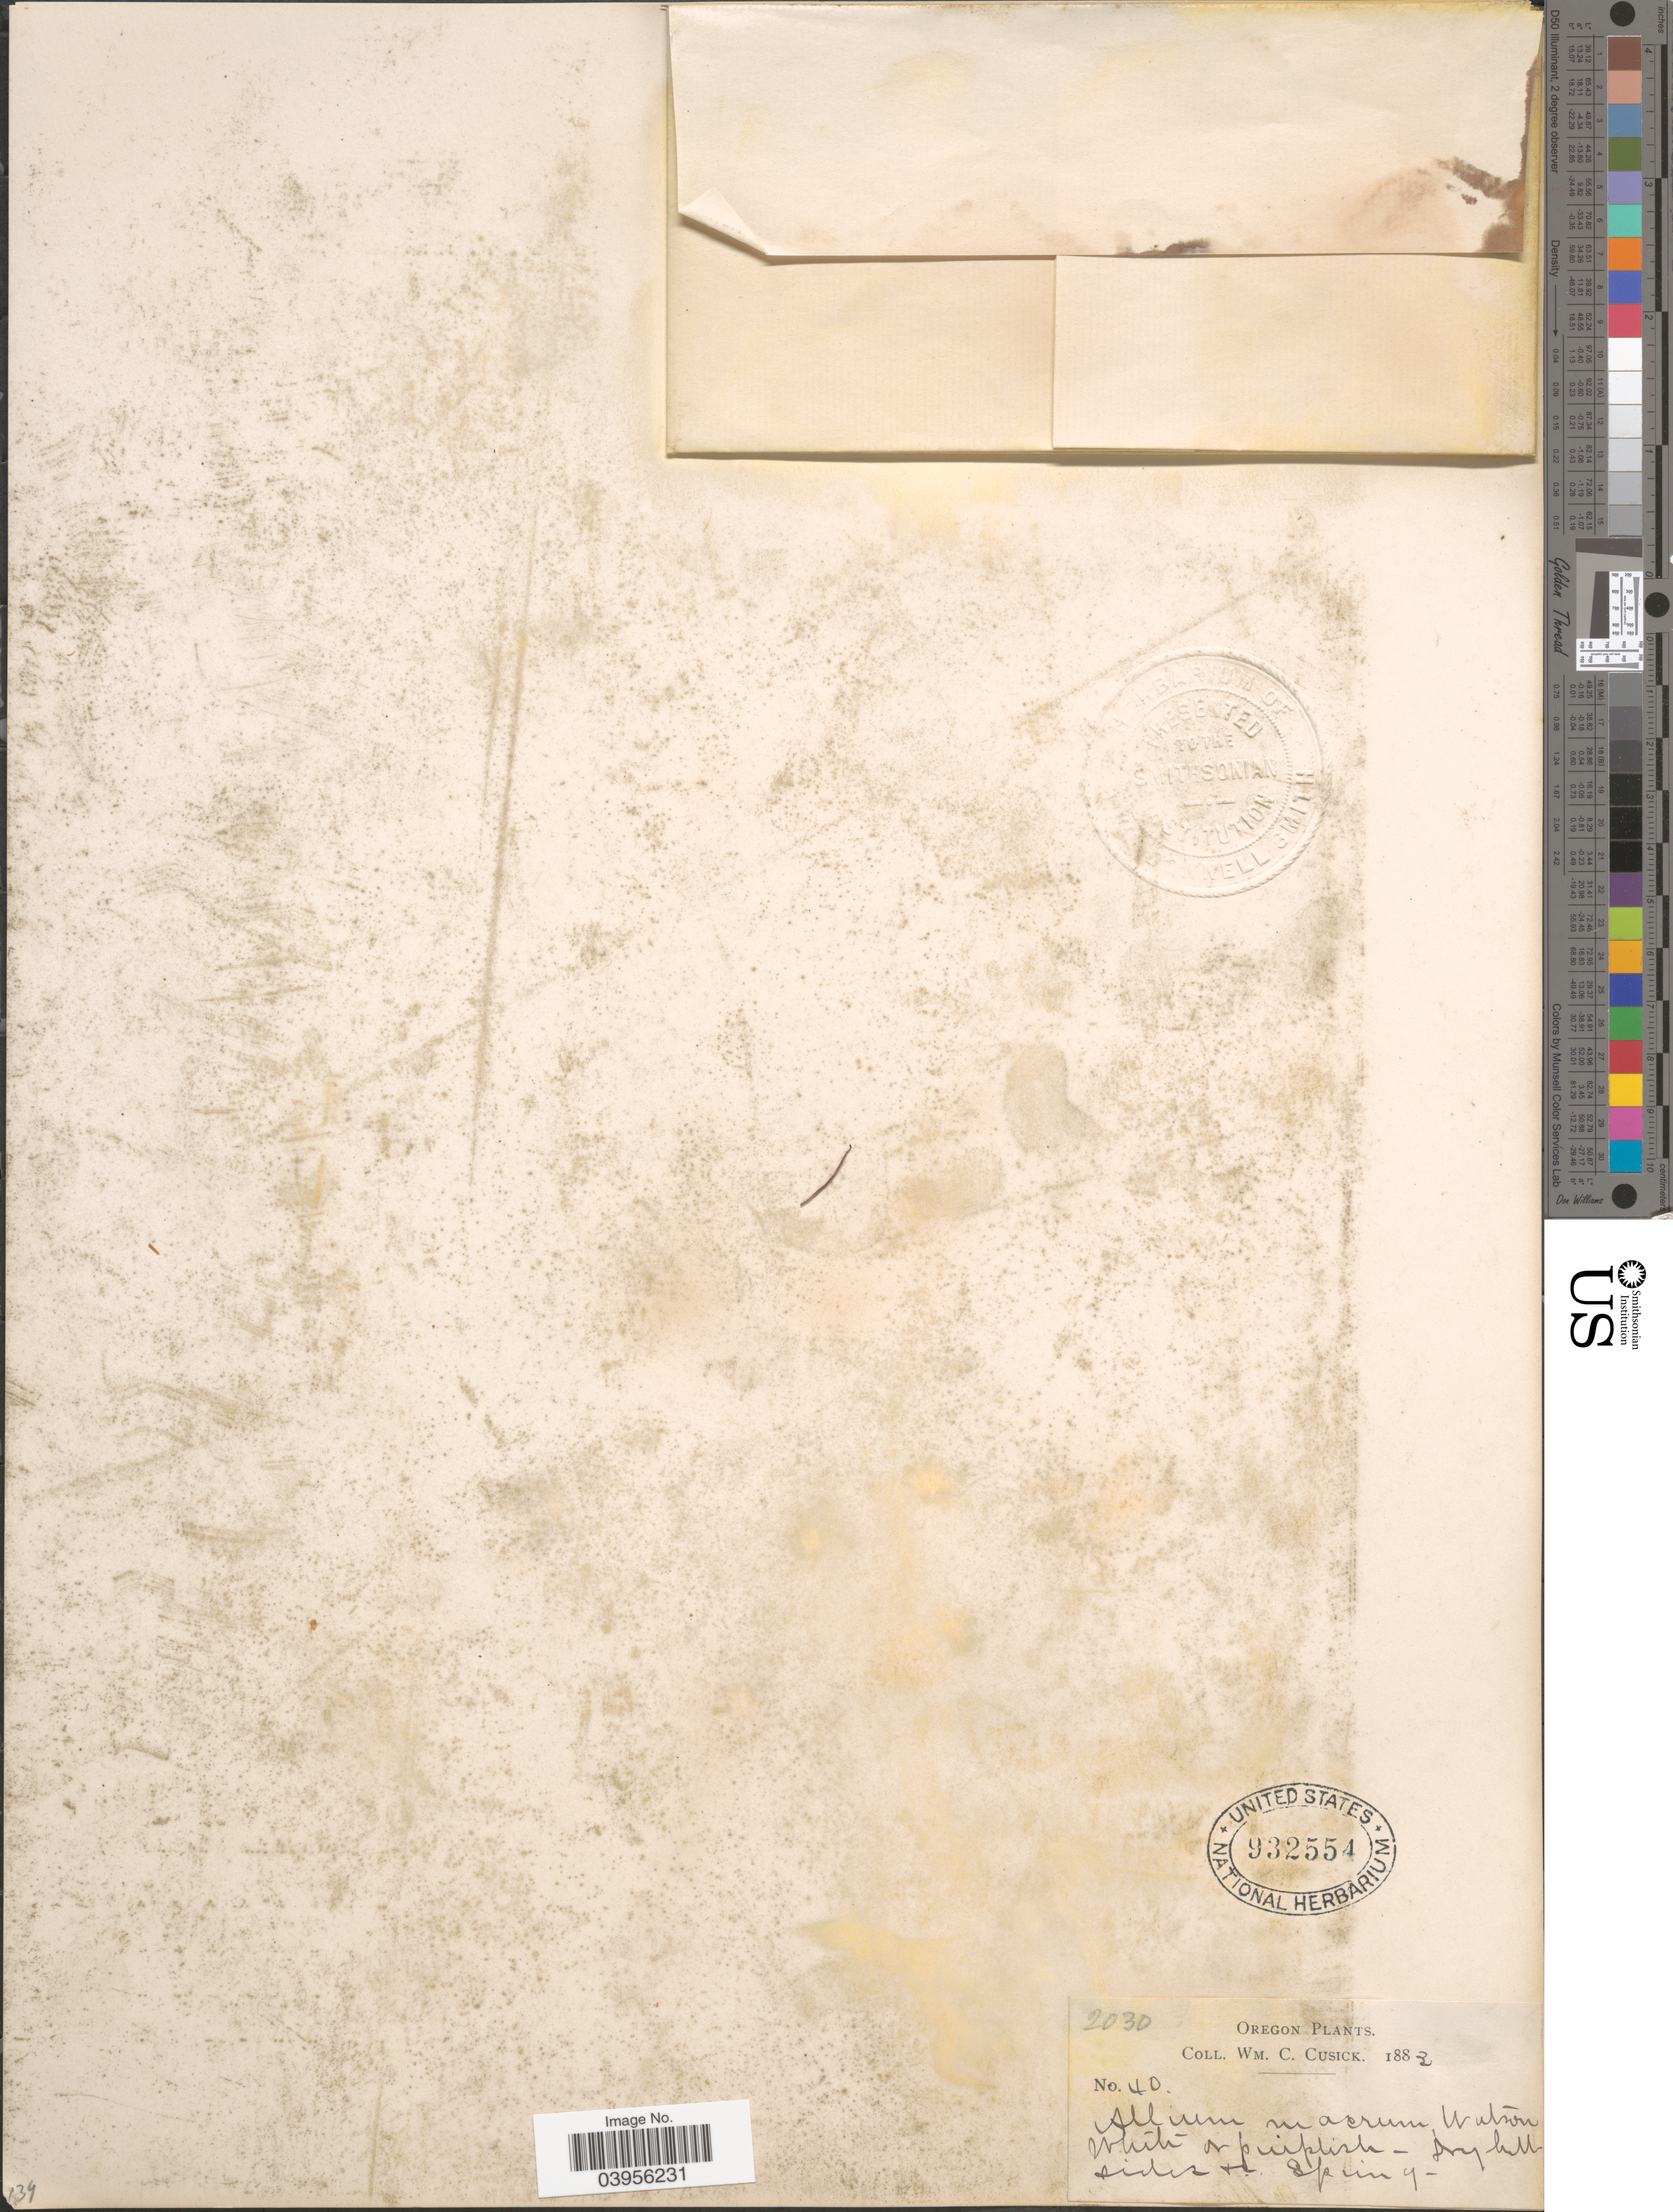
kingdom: Plantae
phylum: Tracheophyta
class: Liliopsida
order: Asparagales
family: Amaryllidaceae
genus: Allium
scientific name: Allium macrum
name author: S. Watson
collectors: W. C. Cusick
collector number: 40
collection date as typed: Spring 1883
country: United States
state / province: Oregon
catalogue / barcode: US 932554